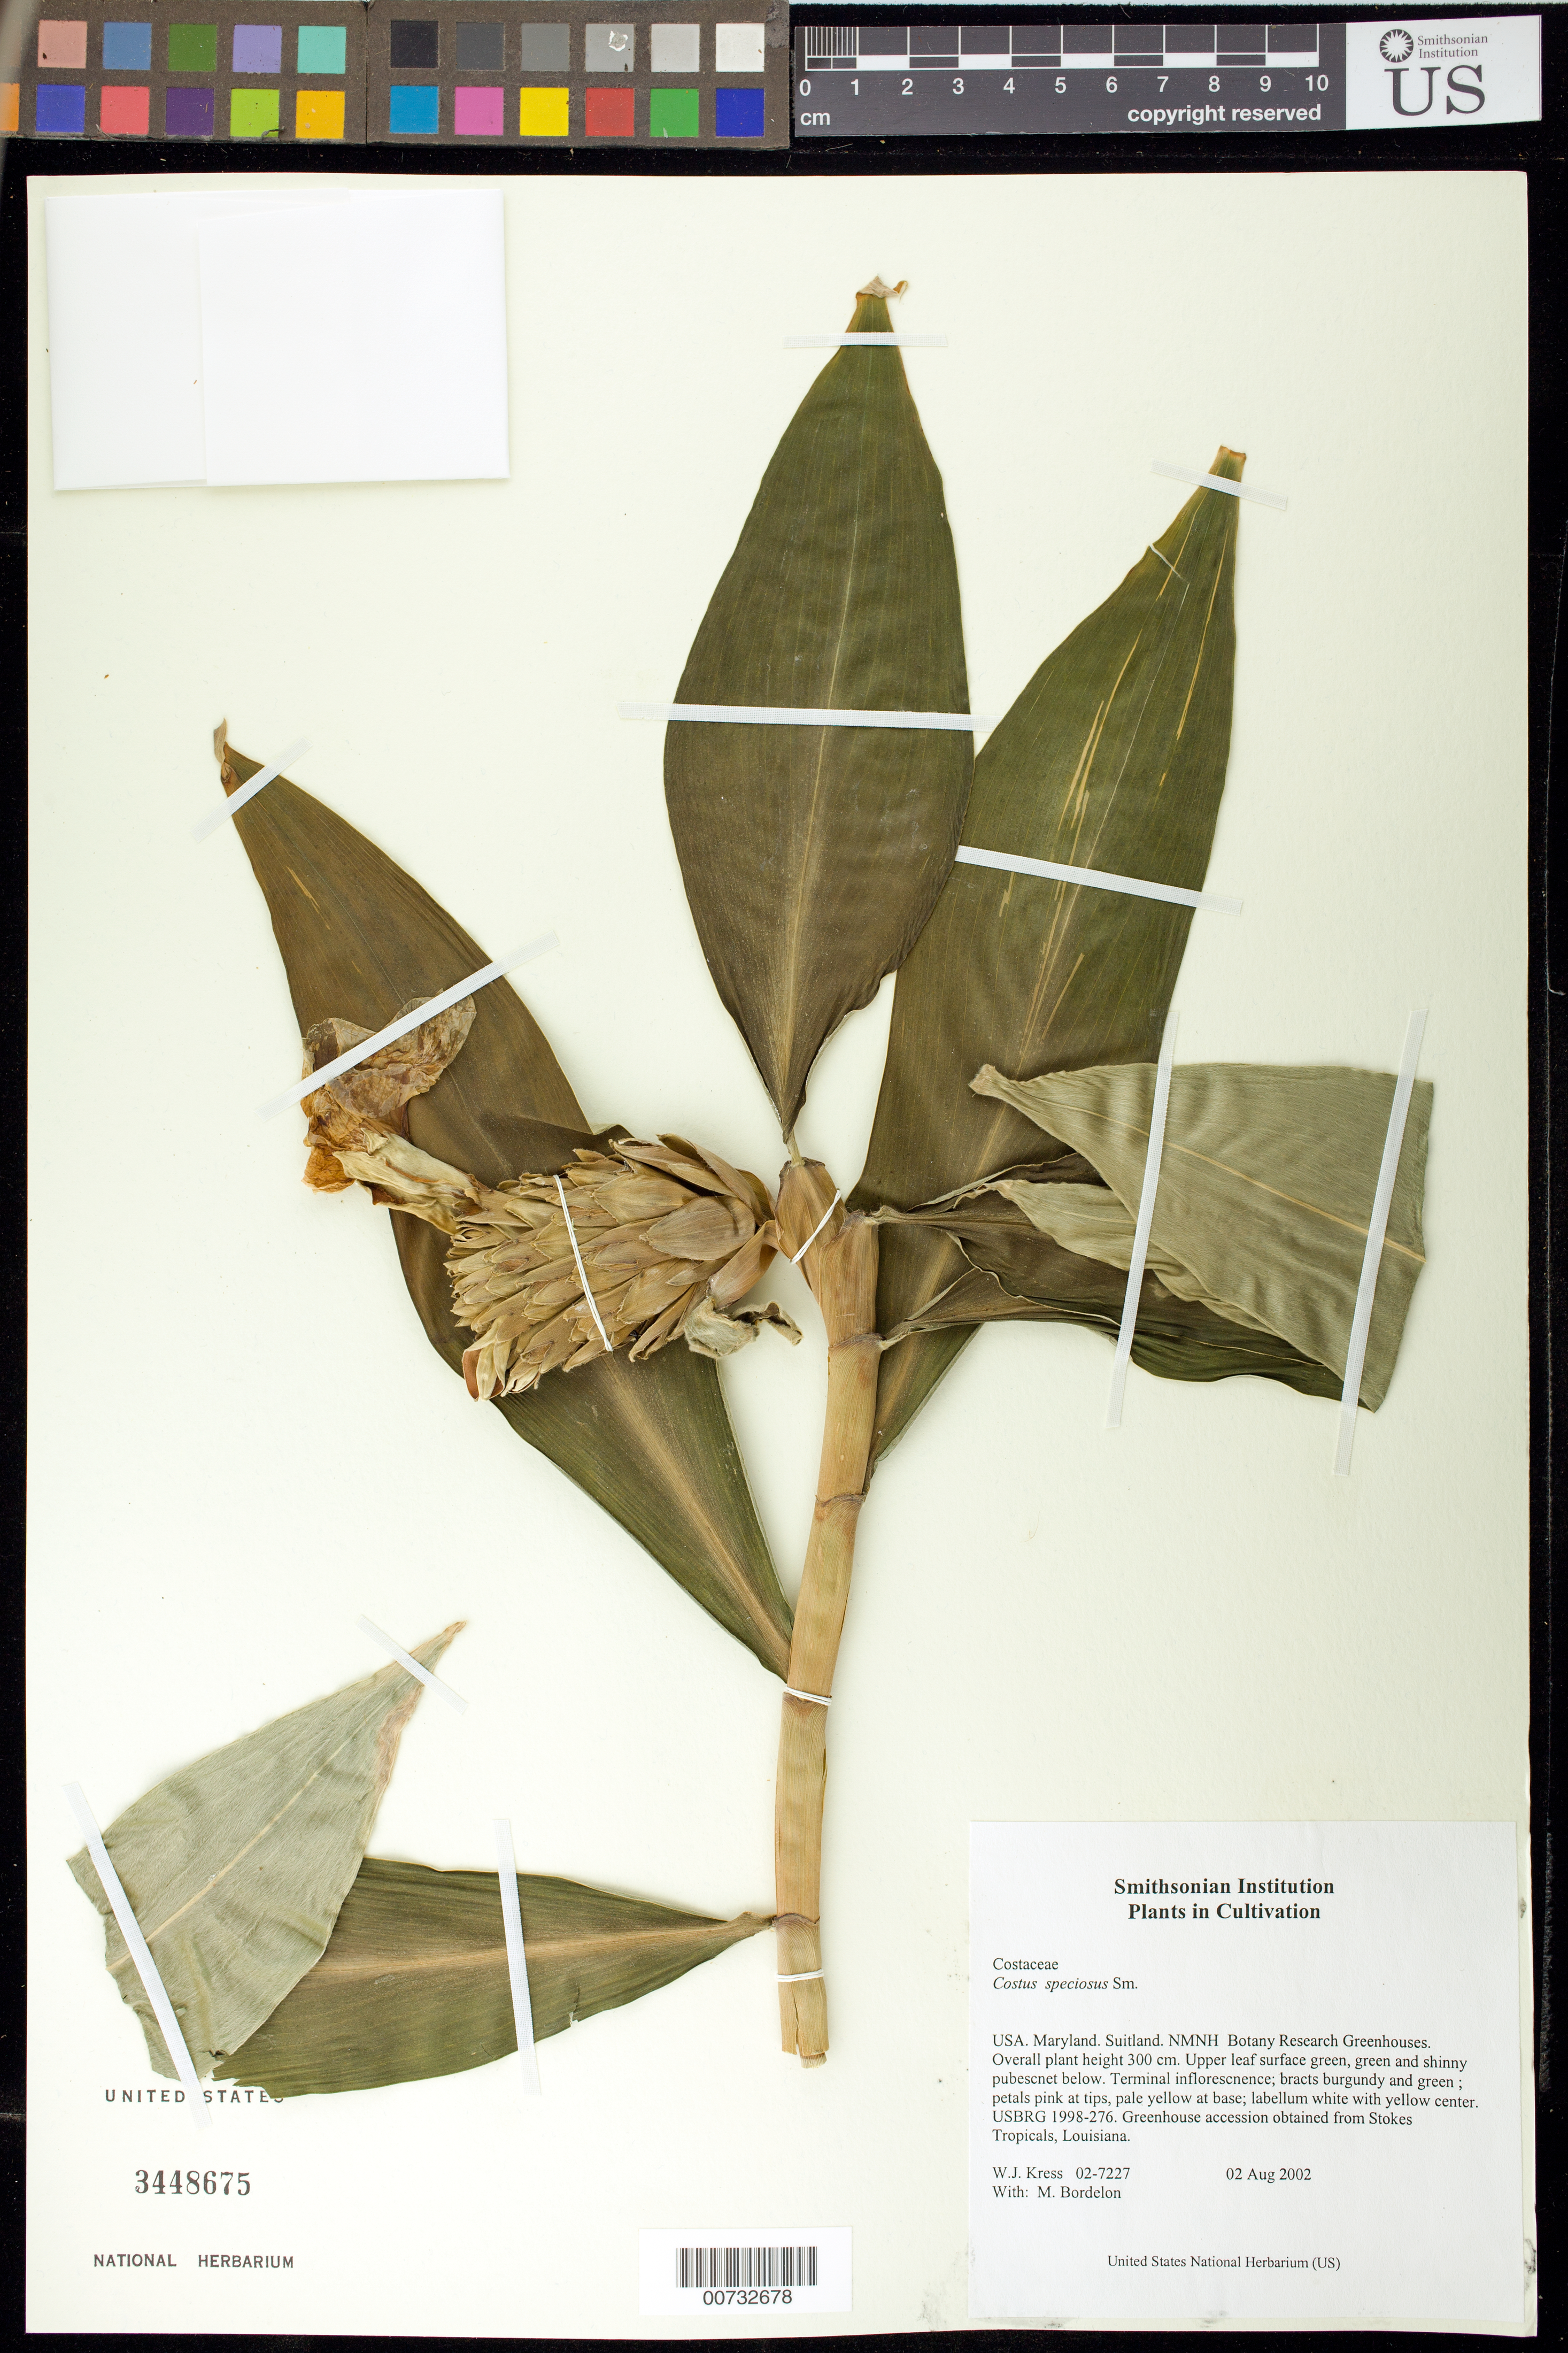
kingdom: Plantae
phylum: Tracheophyta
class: Liliopsida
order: Zingiberales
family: Costaceae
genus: Hellenia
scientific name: Hellenia speciosa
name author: (J. Koenig) S.R. Dutta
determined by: Wagner, W. L., (BOT), Smithsonian Institution - National Museum of Natural History (UNITED STATES)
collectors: W. J. Kress & M. Bordelon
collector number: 02-7227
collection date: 2002-08-02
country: United States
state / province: Maryland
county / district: Prince George's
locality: NMNH Botany Research Greenhouses. Suitland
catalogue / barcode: US 3448675